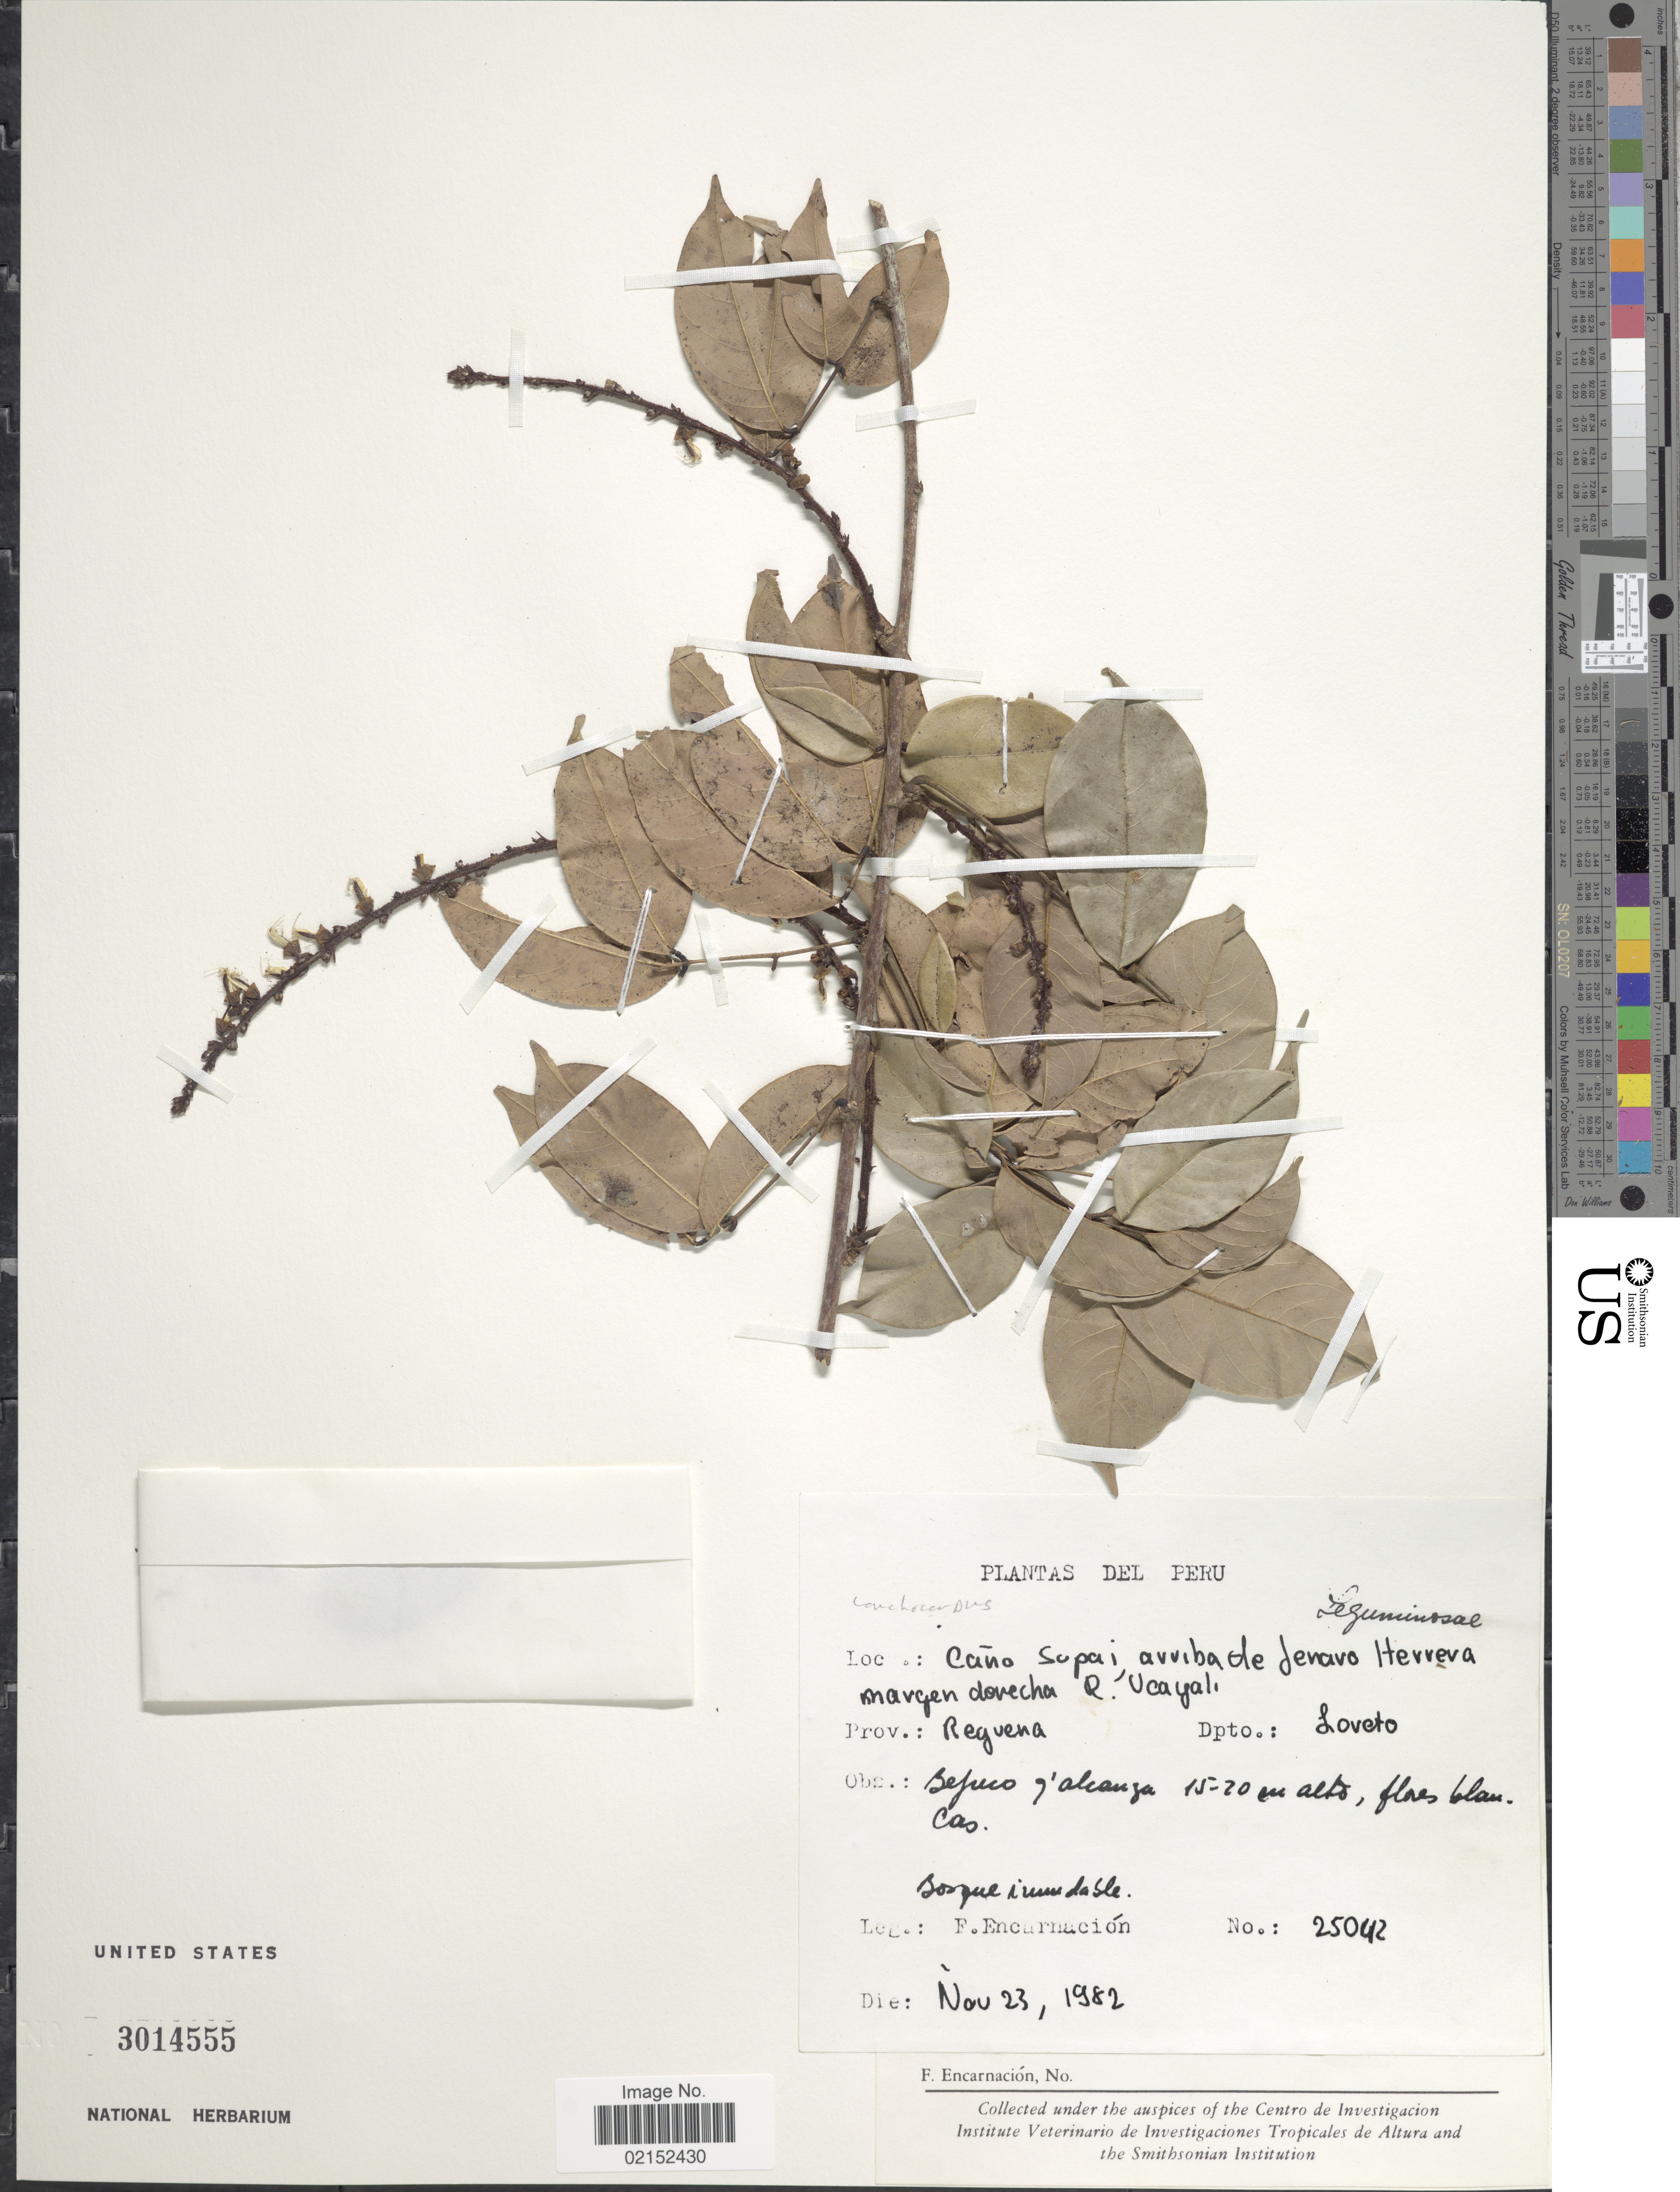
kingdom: Plantae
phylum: Tracheophyta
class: Magnoliopsida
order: Fabales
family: Fabaceae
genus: Lonchocarpus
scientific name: Lonchocarpus sp.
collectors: F. Encarnación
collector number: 25042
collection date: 1982-11-23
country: Peru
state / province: Loreto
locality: Caño Supai, arriba de Jenaro Herrera margen derecha R. Ucayali, Prov. Requena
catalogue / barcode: US 3014555